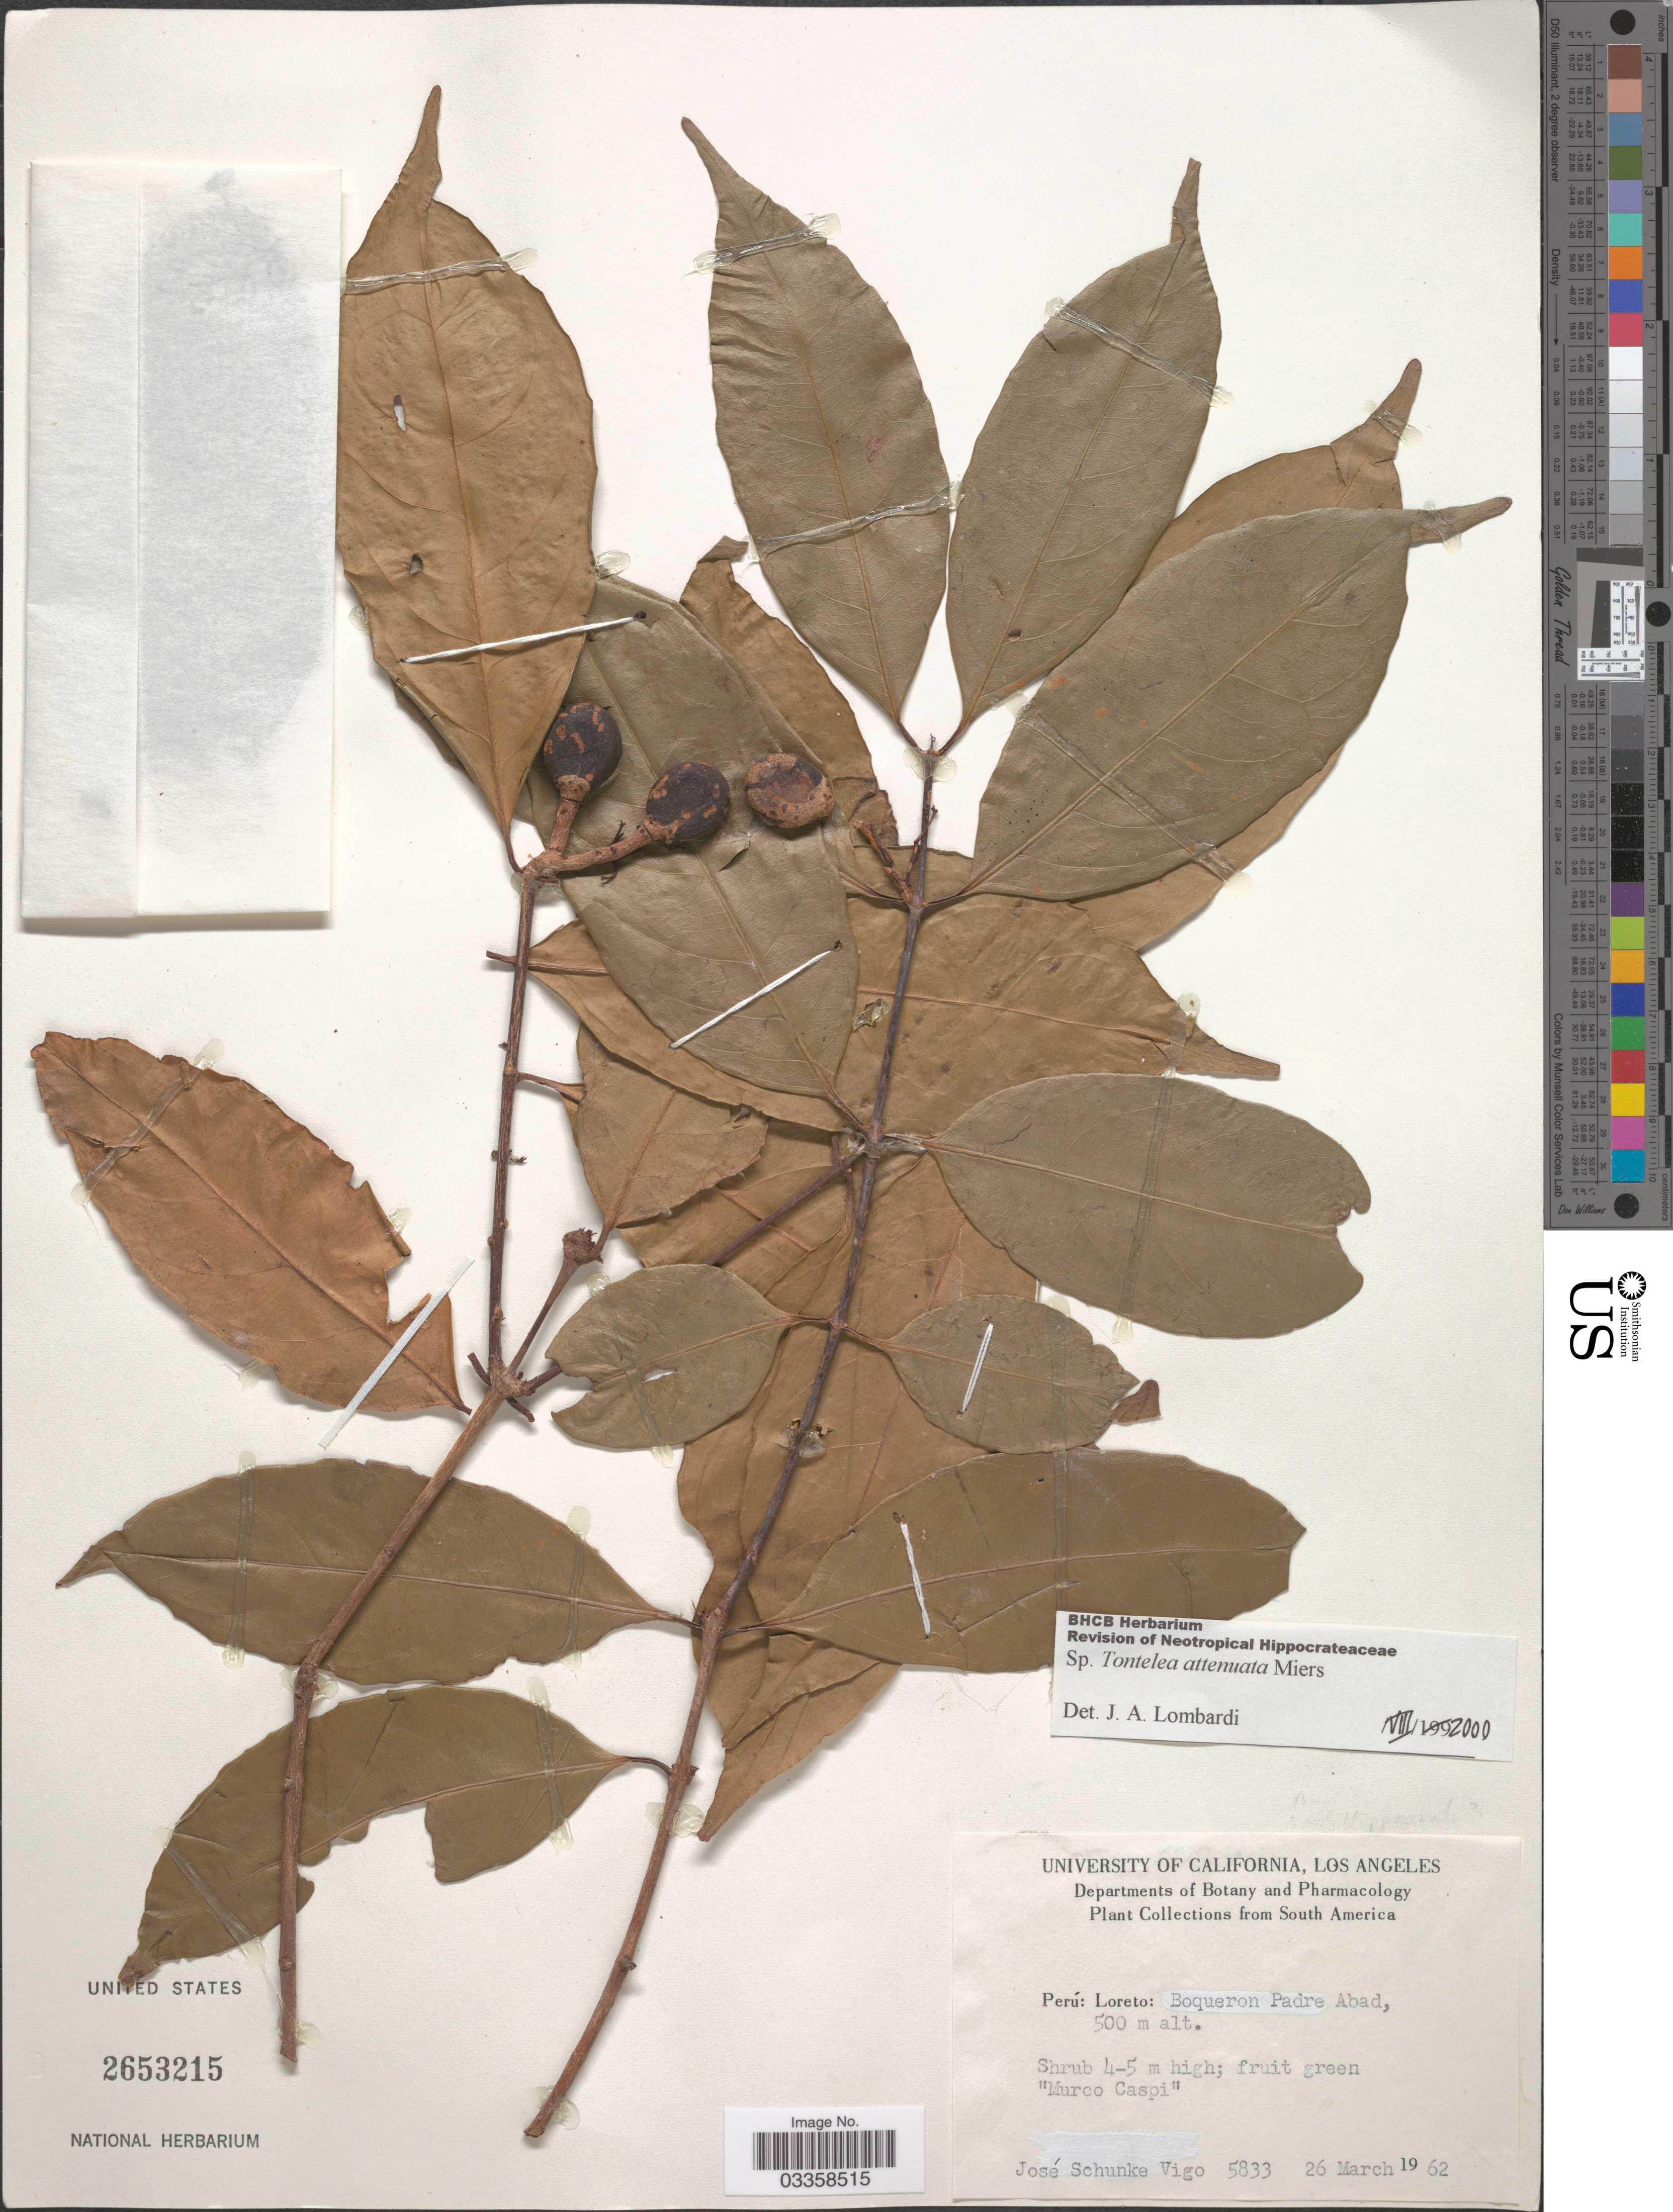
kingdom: Plantae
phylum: Tracheophyta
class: Magnoliopsida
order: Celastrales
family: Celastraceae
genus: Tontelea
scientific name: Tontelea attenuata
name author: Miers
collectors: J. Schunke Vigo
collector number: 5833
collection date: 1962-03-26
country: Peru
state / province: Loreto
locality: Boqueron Padre Abad.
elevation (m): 500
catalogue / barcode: US 2653215